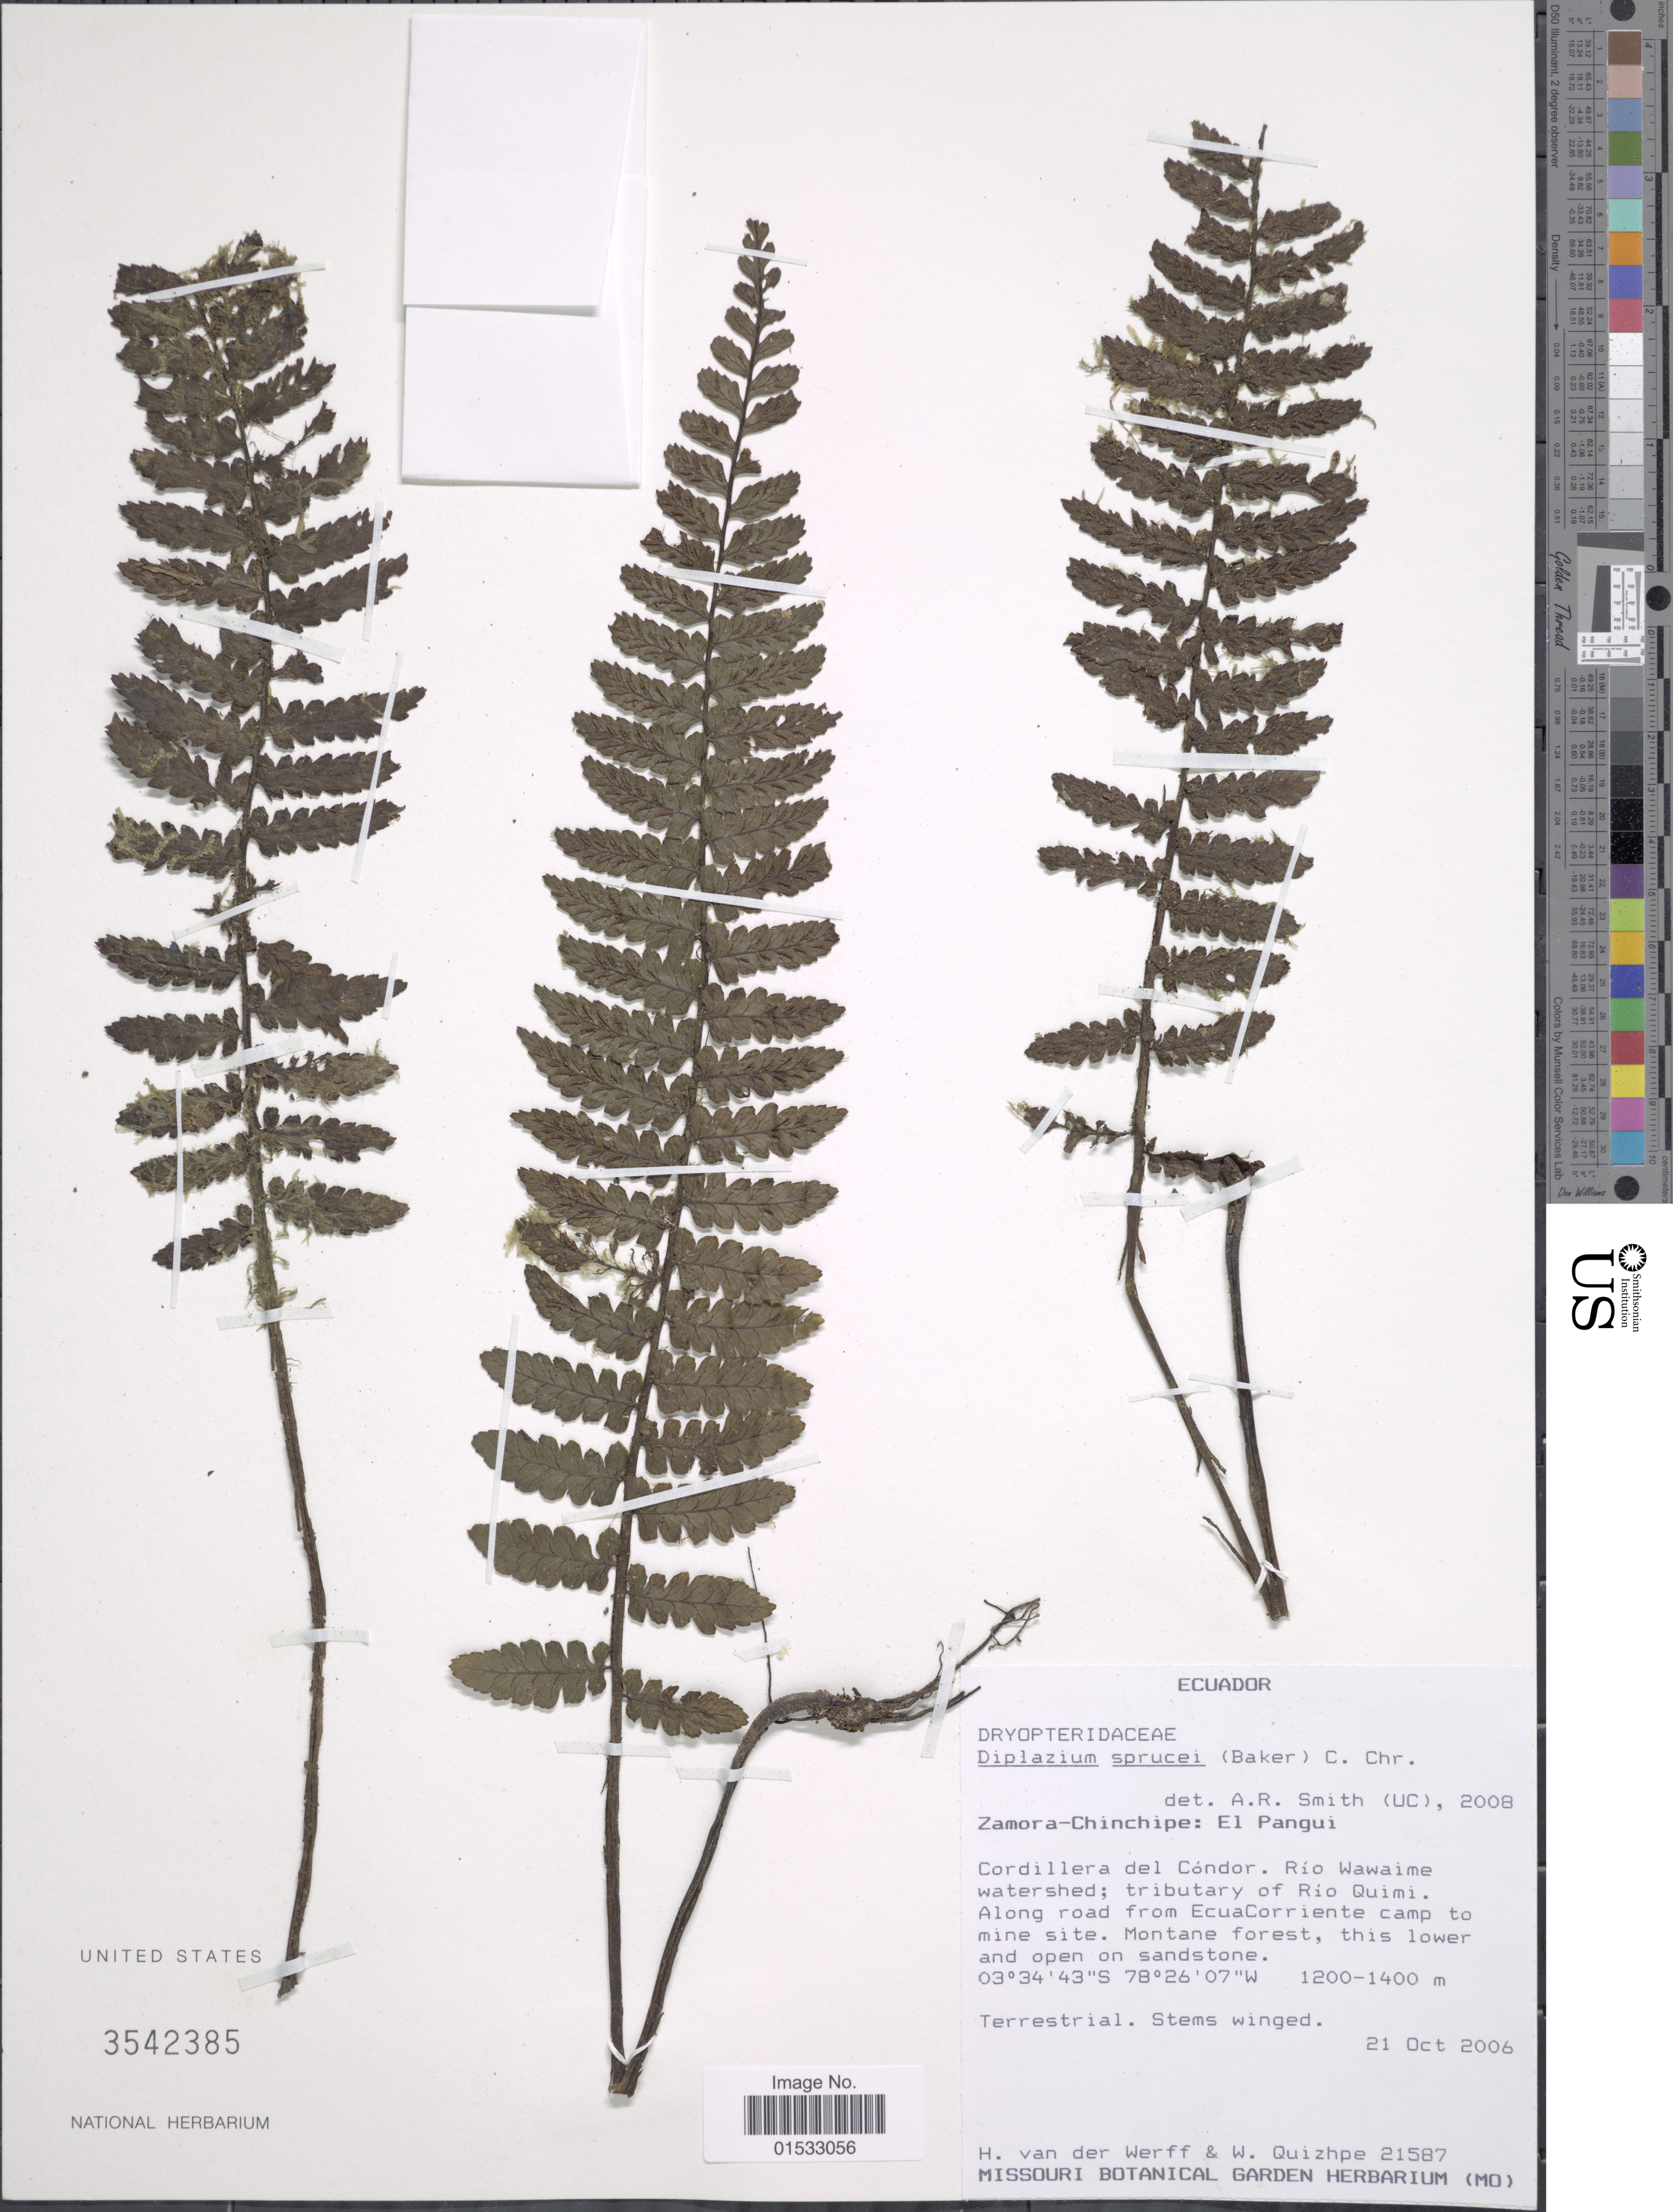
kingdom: Plantae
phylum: Tracheophyta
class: Polypodiopsida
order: Polypodiales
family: Athyriaceae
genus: Diplazium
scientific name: Diplazium sprucei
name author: (Baker) C. Chr.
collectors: H. van der Werff & W. Quizhpe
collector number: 21587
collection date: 2006-10-21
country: Ecuador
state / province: Zamora-Chinchipe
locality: El Pangui, Cordillera del Códor. Río Wawaime watershed; tributary of Río Quimi. Along road from EcuaCorriente camp to mine site. Montane forest, this lower and open on sandstone.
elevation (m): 1200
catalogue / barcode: US 3542385